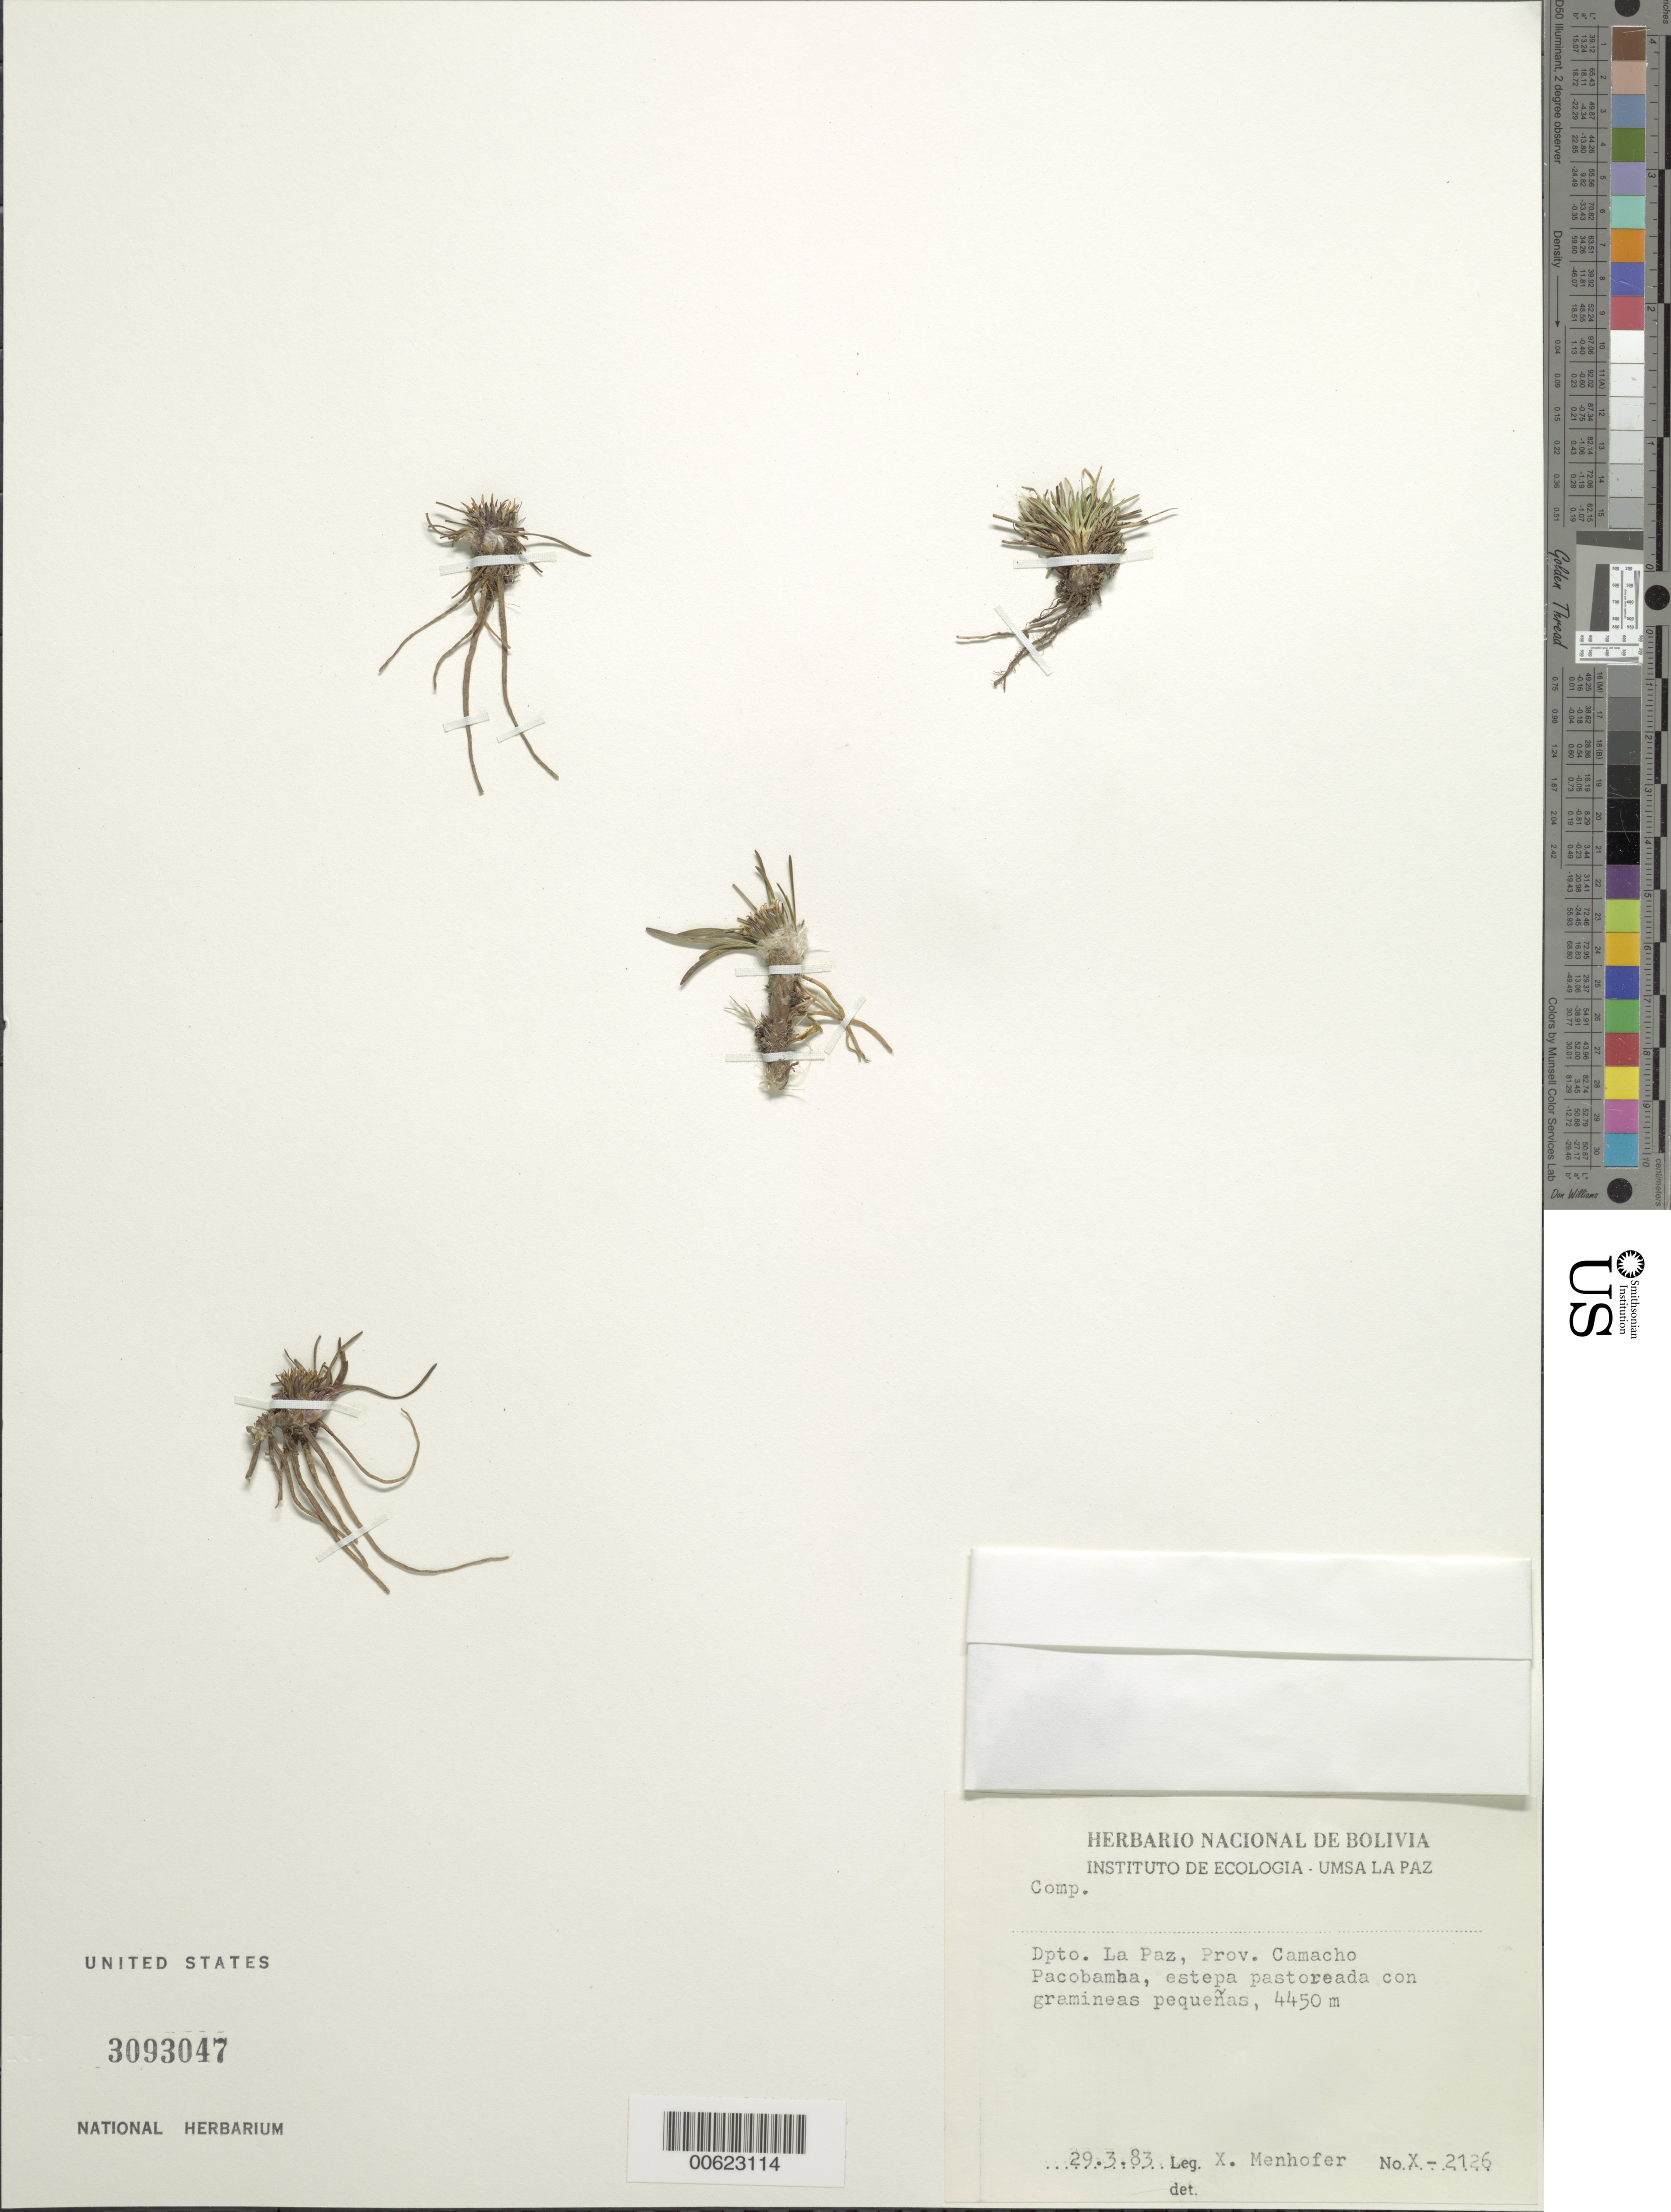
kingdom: Plantae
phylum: Tracheophyta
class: Magnoliopsida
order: Asterales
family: Asteraceae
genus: Werneria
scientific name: Werneria apiculata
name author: Sch. Bip.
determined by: Calvo, Joel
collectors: S. G. Beck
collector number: X 2126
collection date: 1983-03-29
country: Bolivia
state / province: La Paz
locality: Prov. Camacho Pacobamba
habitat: Pastoreada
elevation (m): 4450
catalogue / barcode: US 3093047